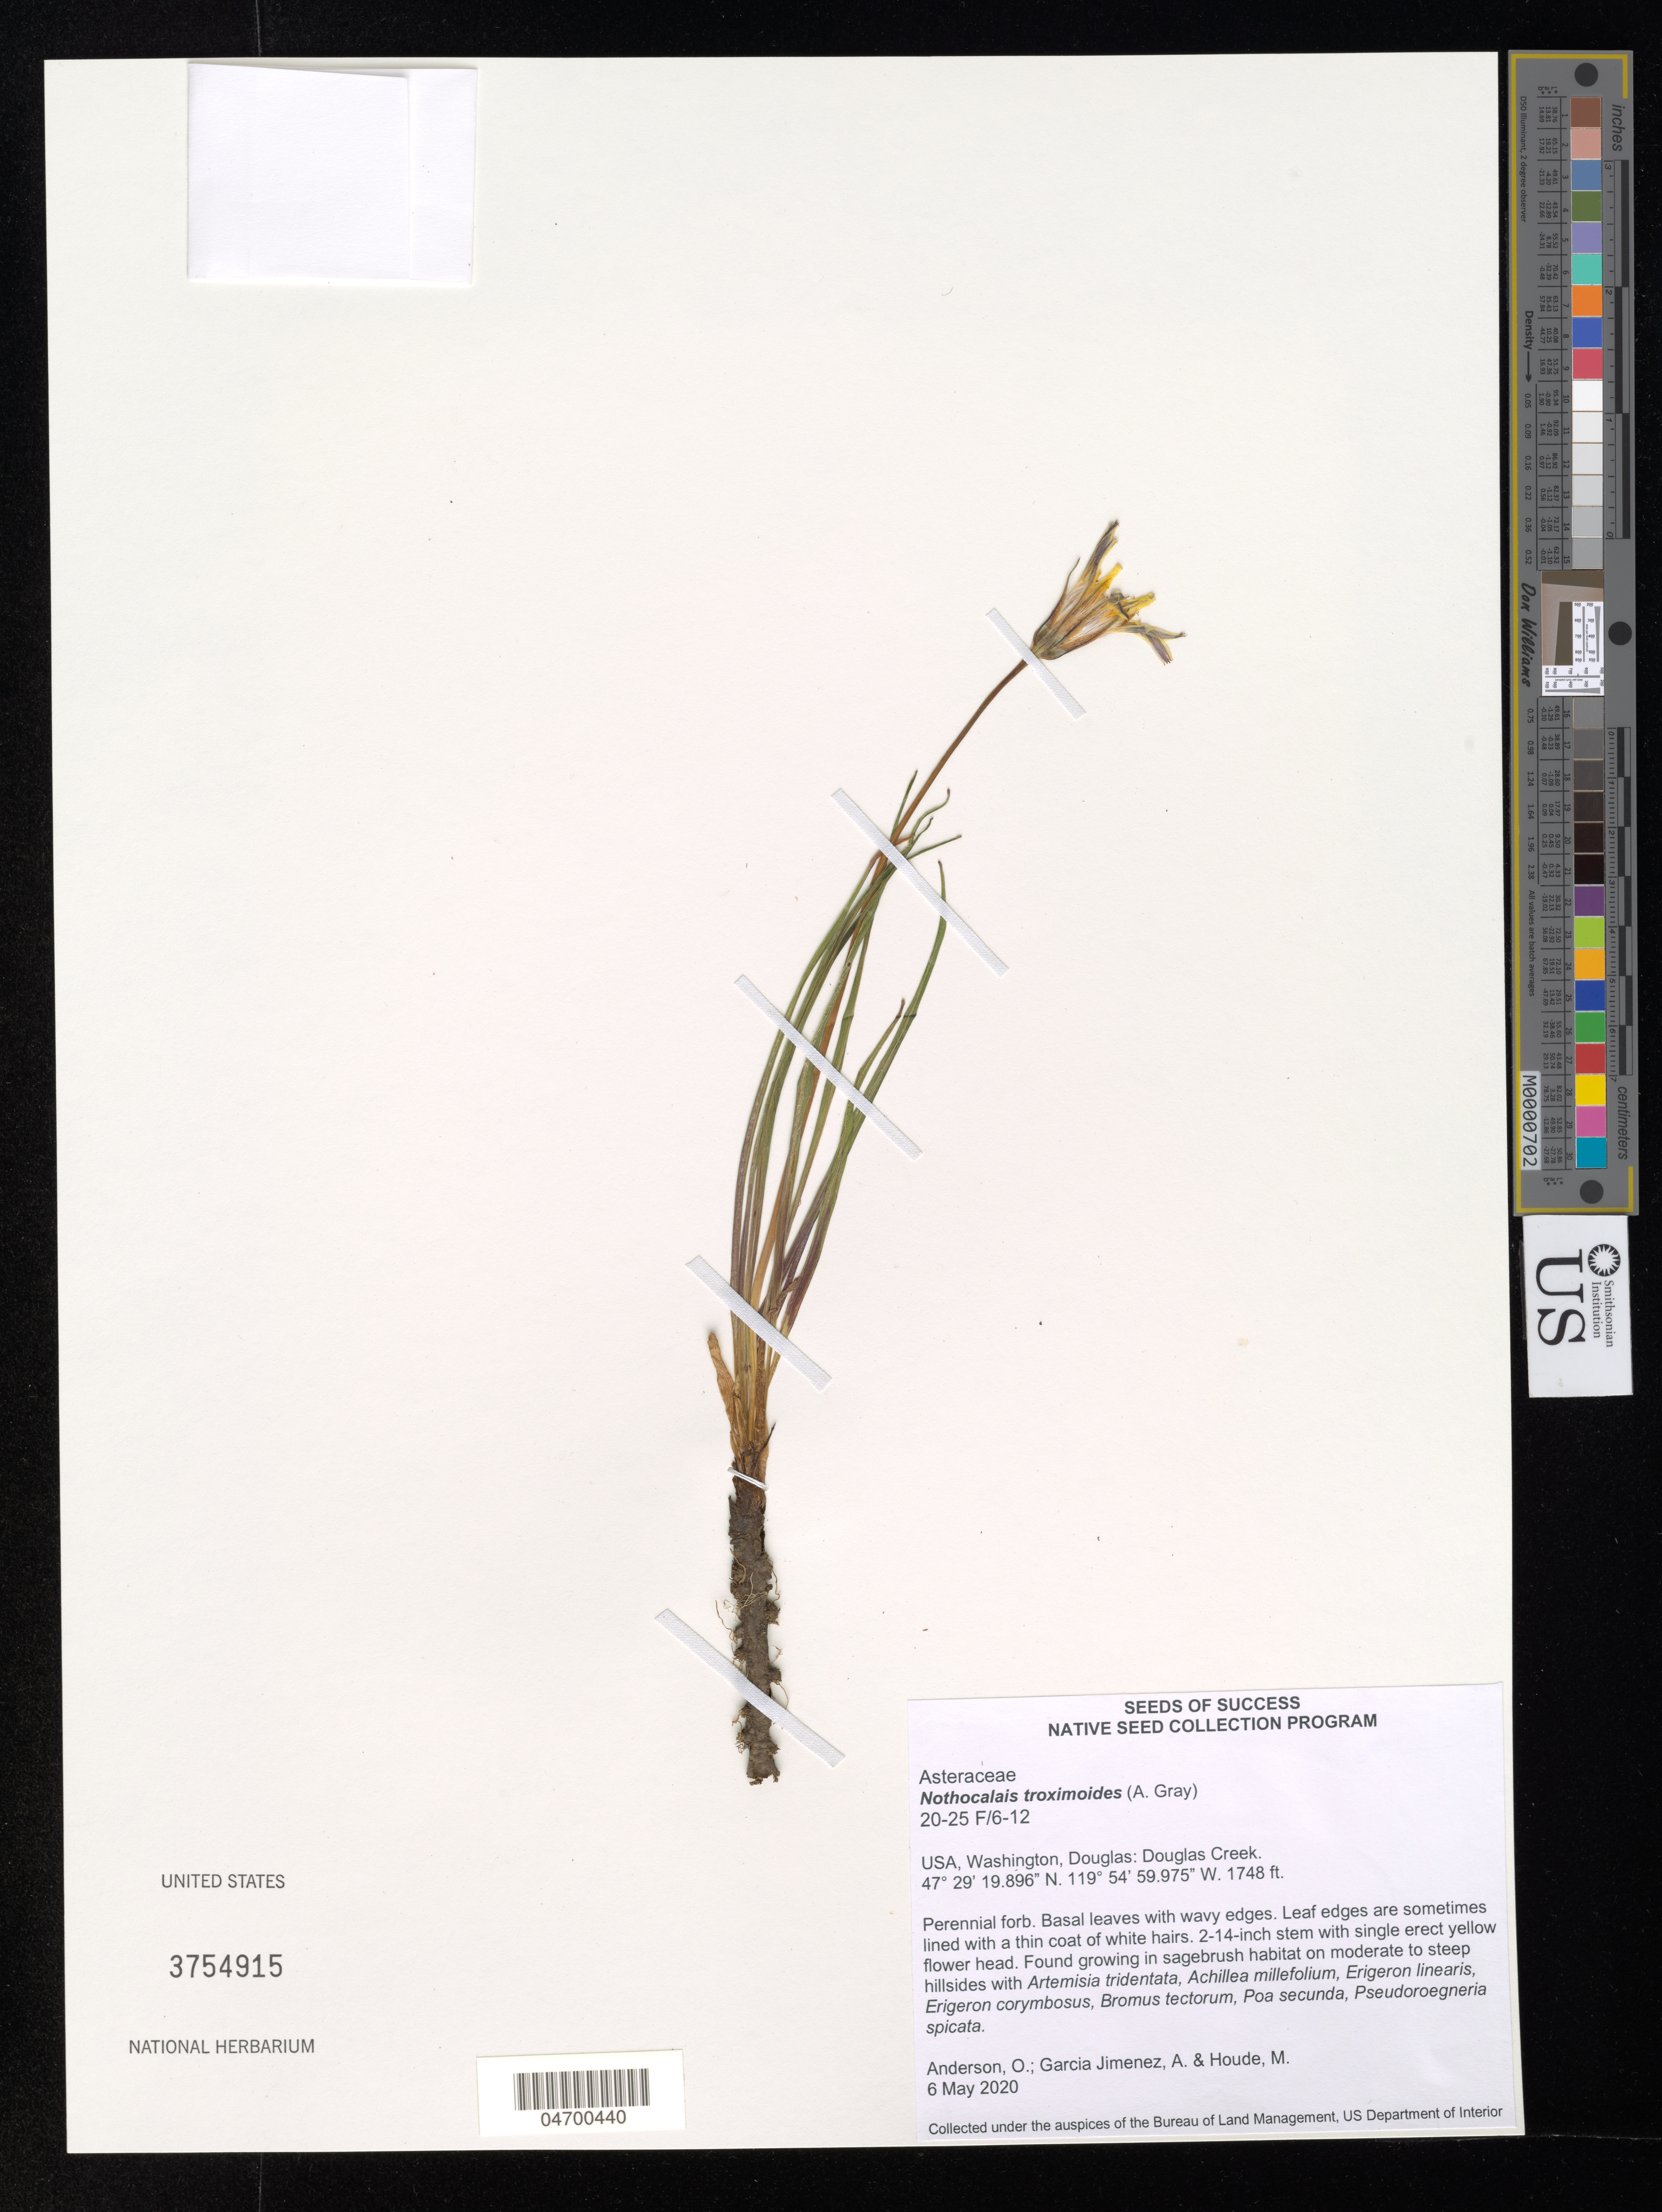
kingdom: Plantae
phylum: Tracheophyta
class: Magnoliopsida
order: Asterales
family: Asteraceae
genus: Nothocalais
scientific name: Nothocalais troximoides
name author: (A. Gray) Greene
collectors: O. Anderson, A. Garcia Jimenez & H. Vielstich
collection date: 2020-05-06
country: United States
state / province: Washington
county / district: Douglas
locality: Douglas: Douglas Creek.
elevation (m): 533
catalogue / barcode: US 3754915